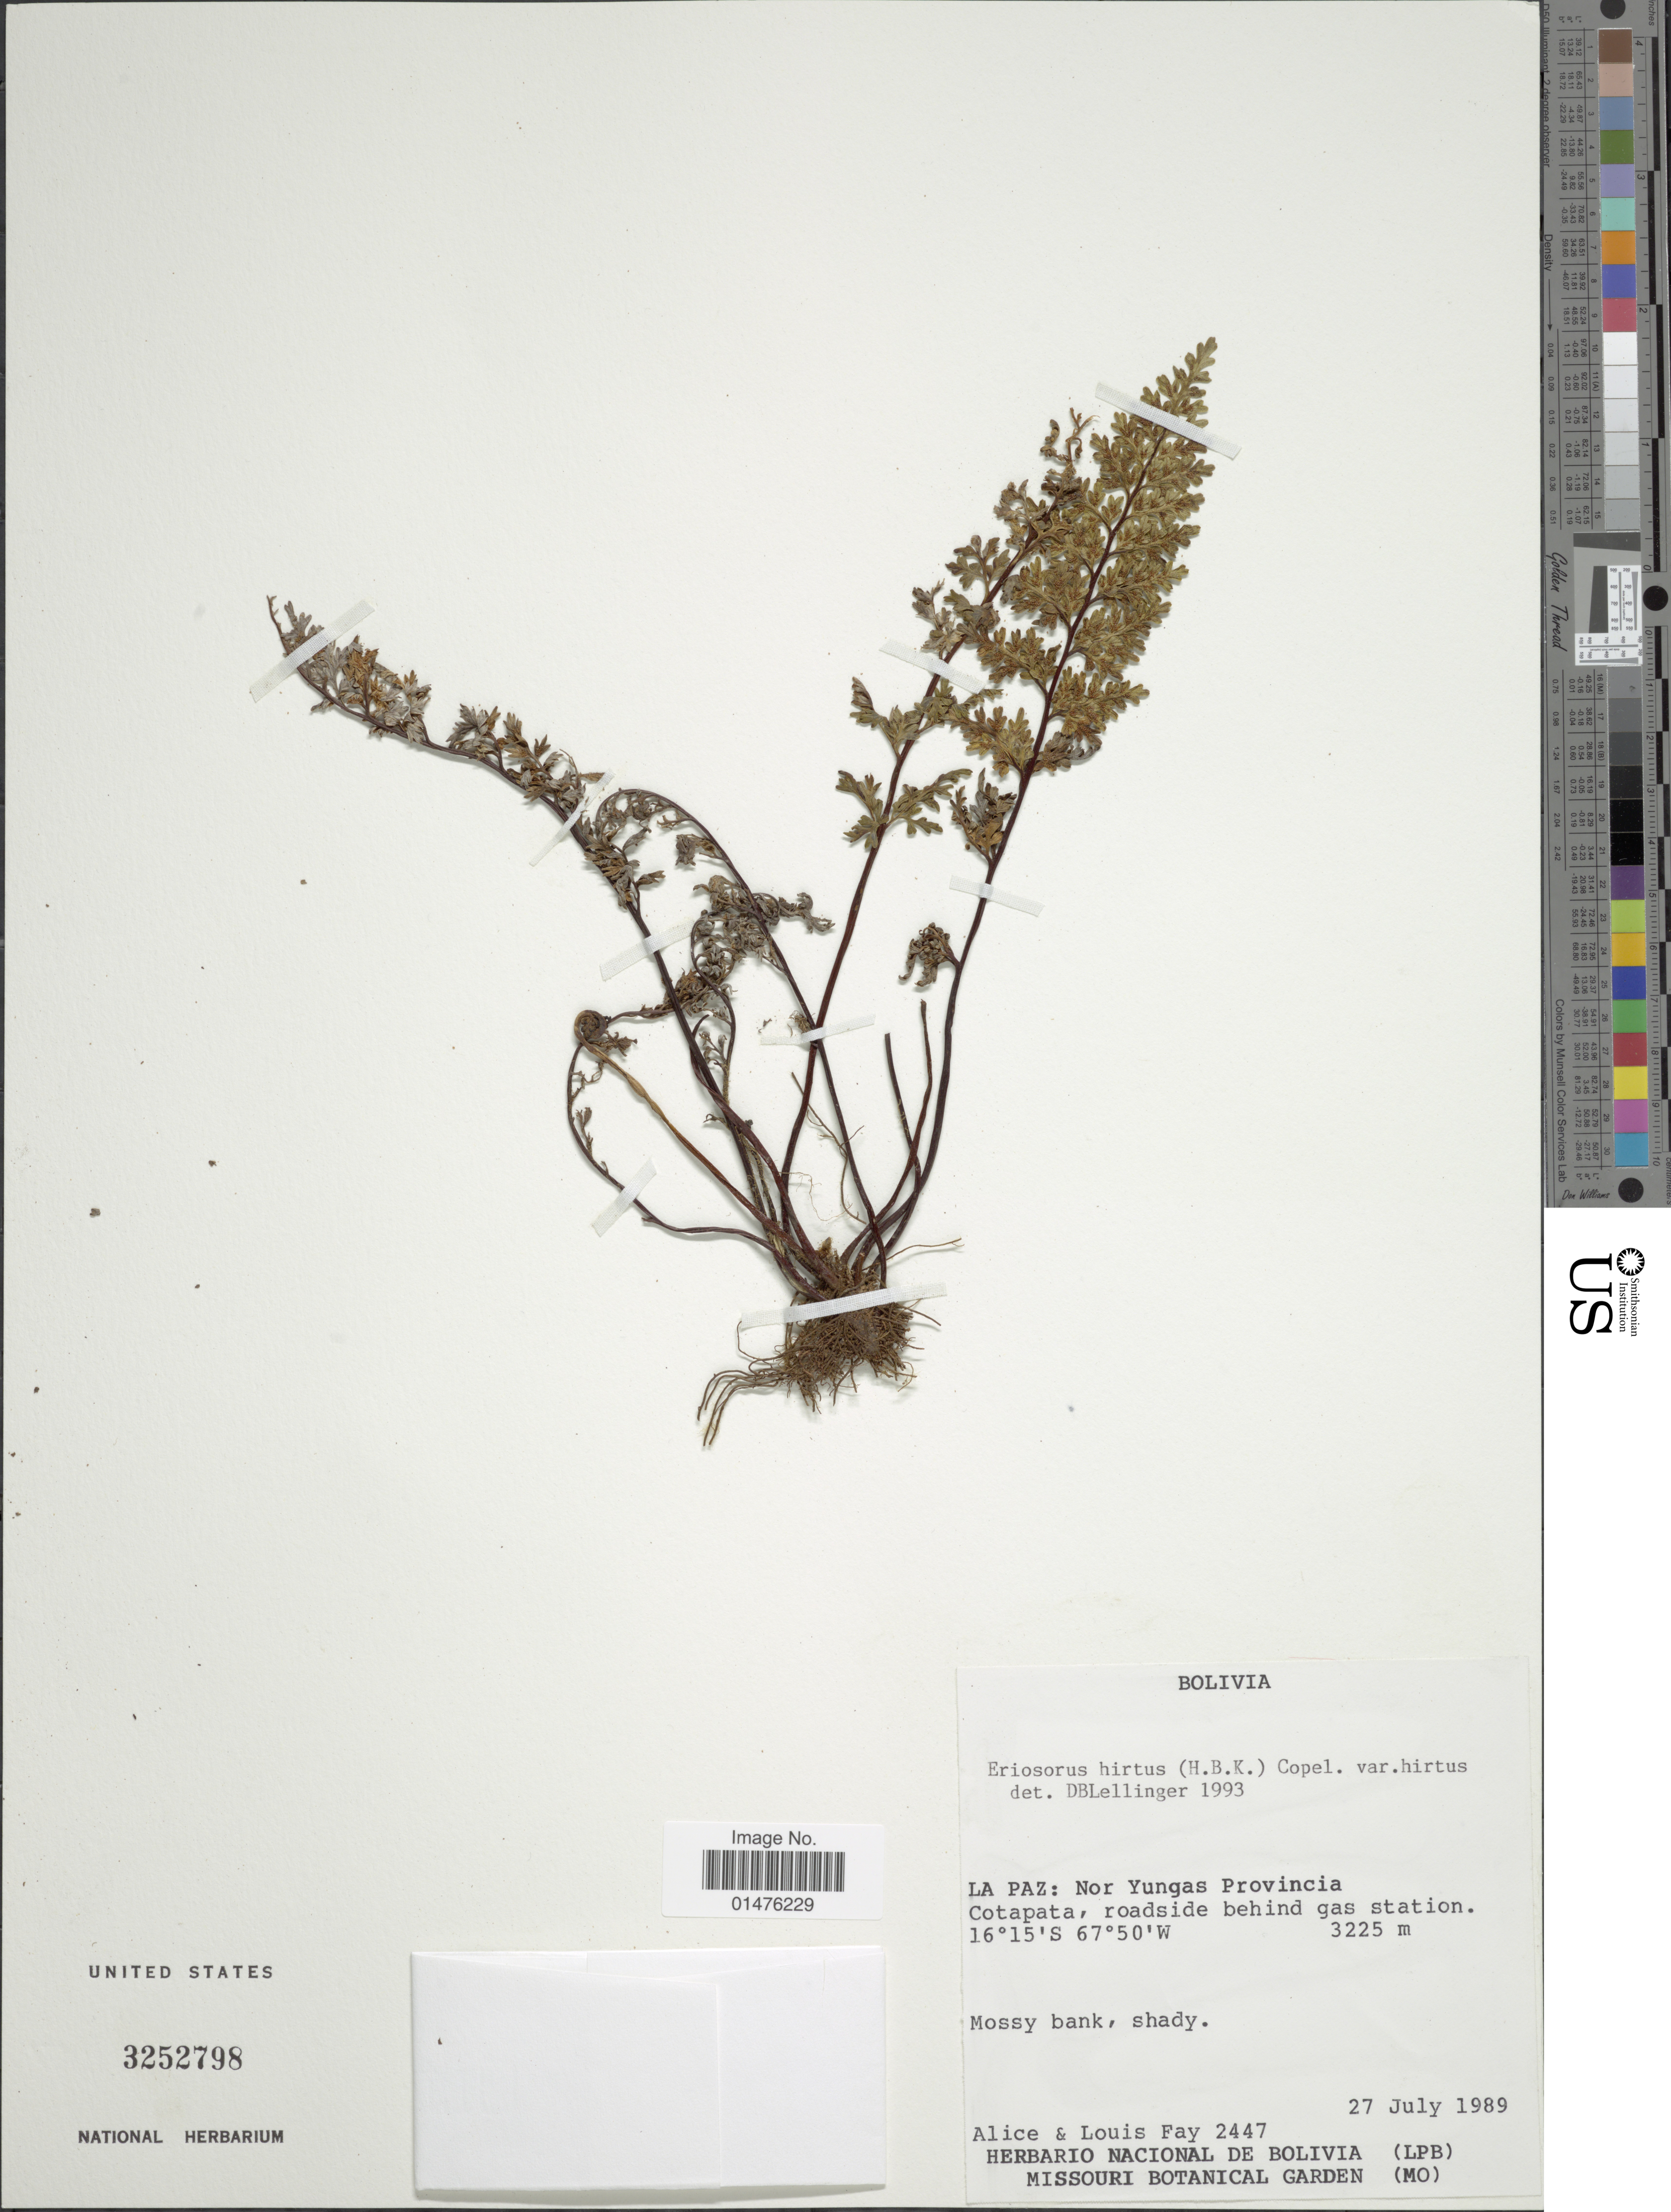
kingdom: Plantae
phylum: Tracheophyta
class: Polypodiopsida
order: Polypodiales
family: Pteridaceae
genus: Jamesonia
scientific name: Jamesonia hirta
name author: (Kunth) Christenh.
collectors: A. Fay & L. Fay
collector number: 2447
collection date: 1989-07-27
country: Bolivia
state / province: La Paz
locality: Nor Yungas Provincia Cotapata, roadside behind gas station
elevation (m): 3225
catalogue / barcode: US 3252798